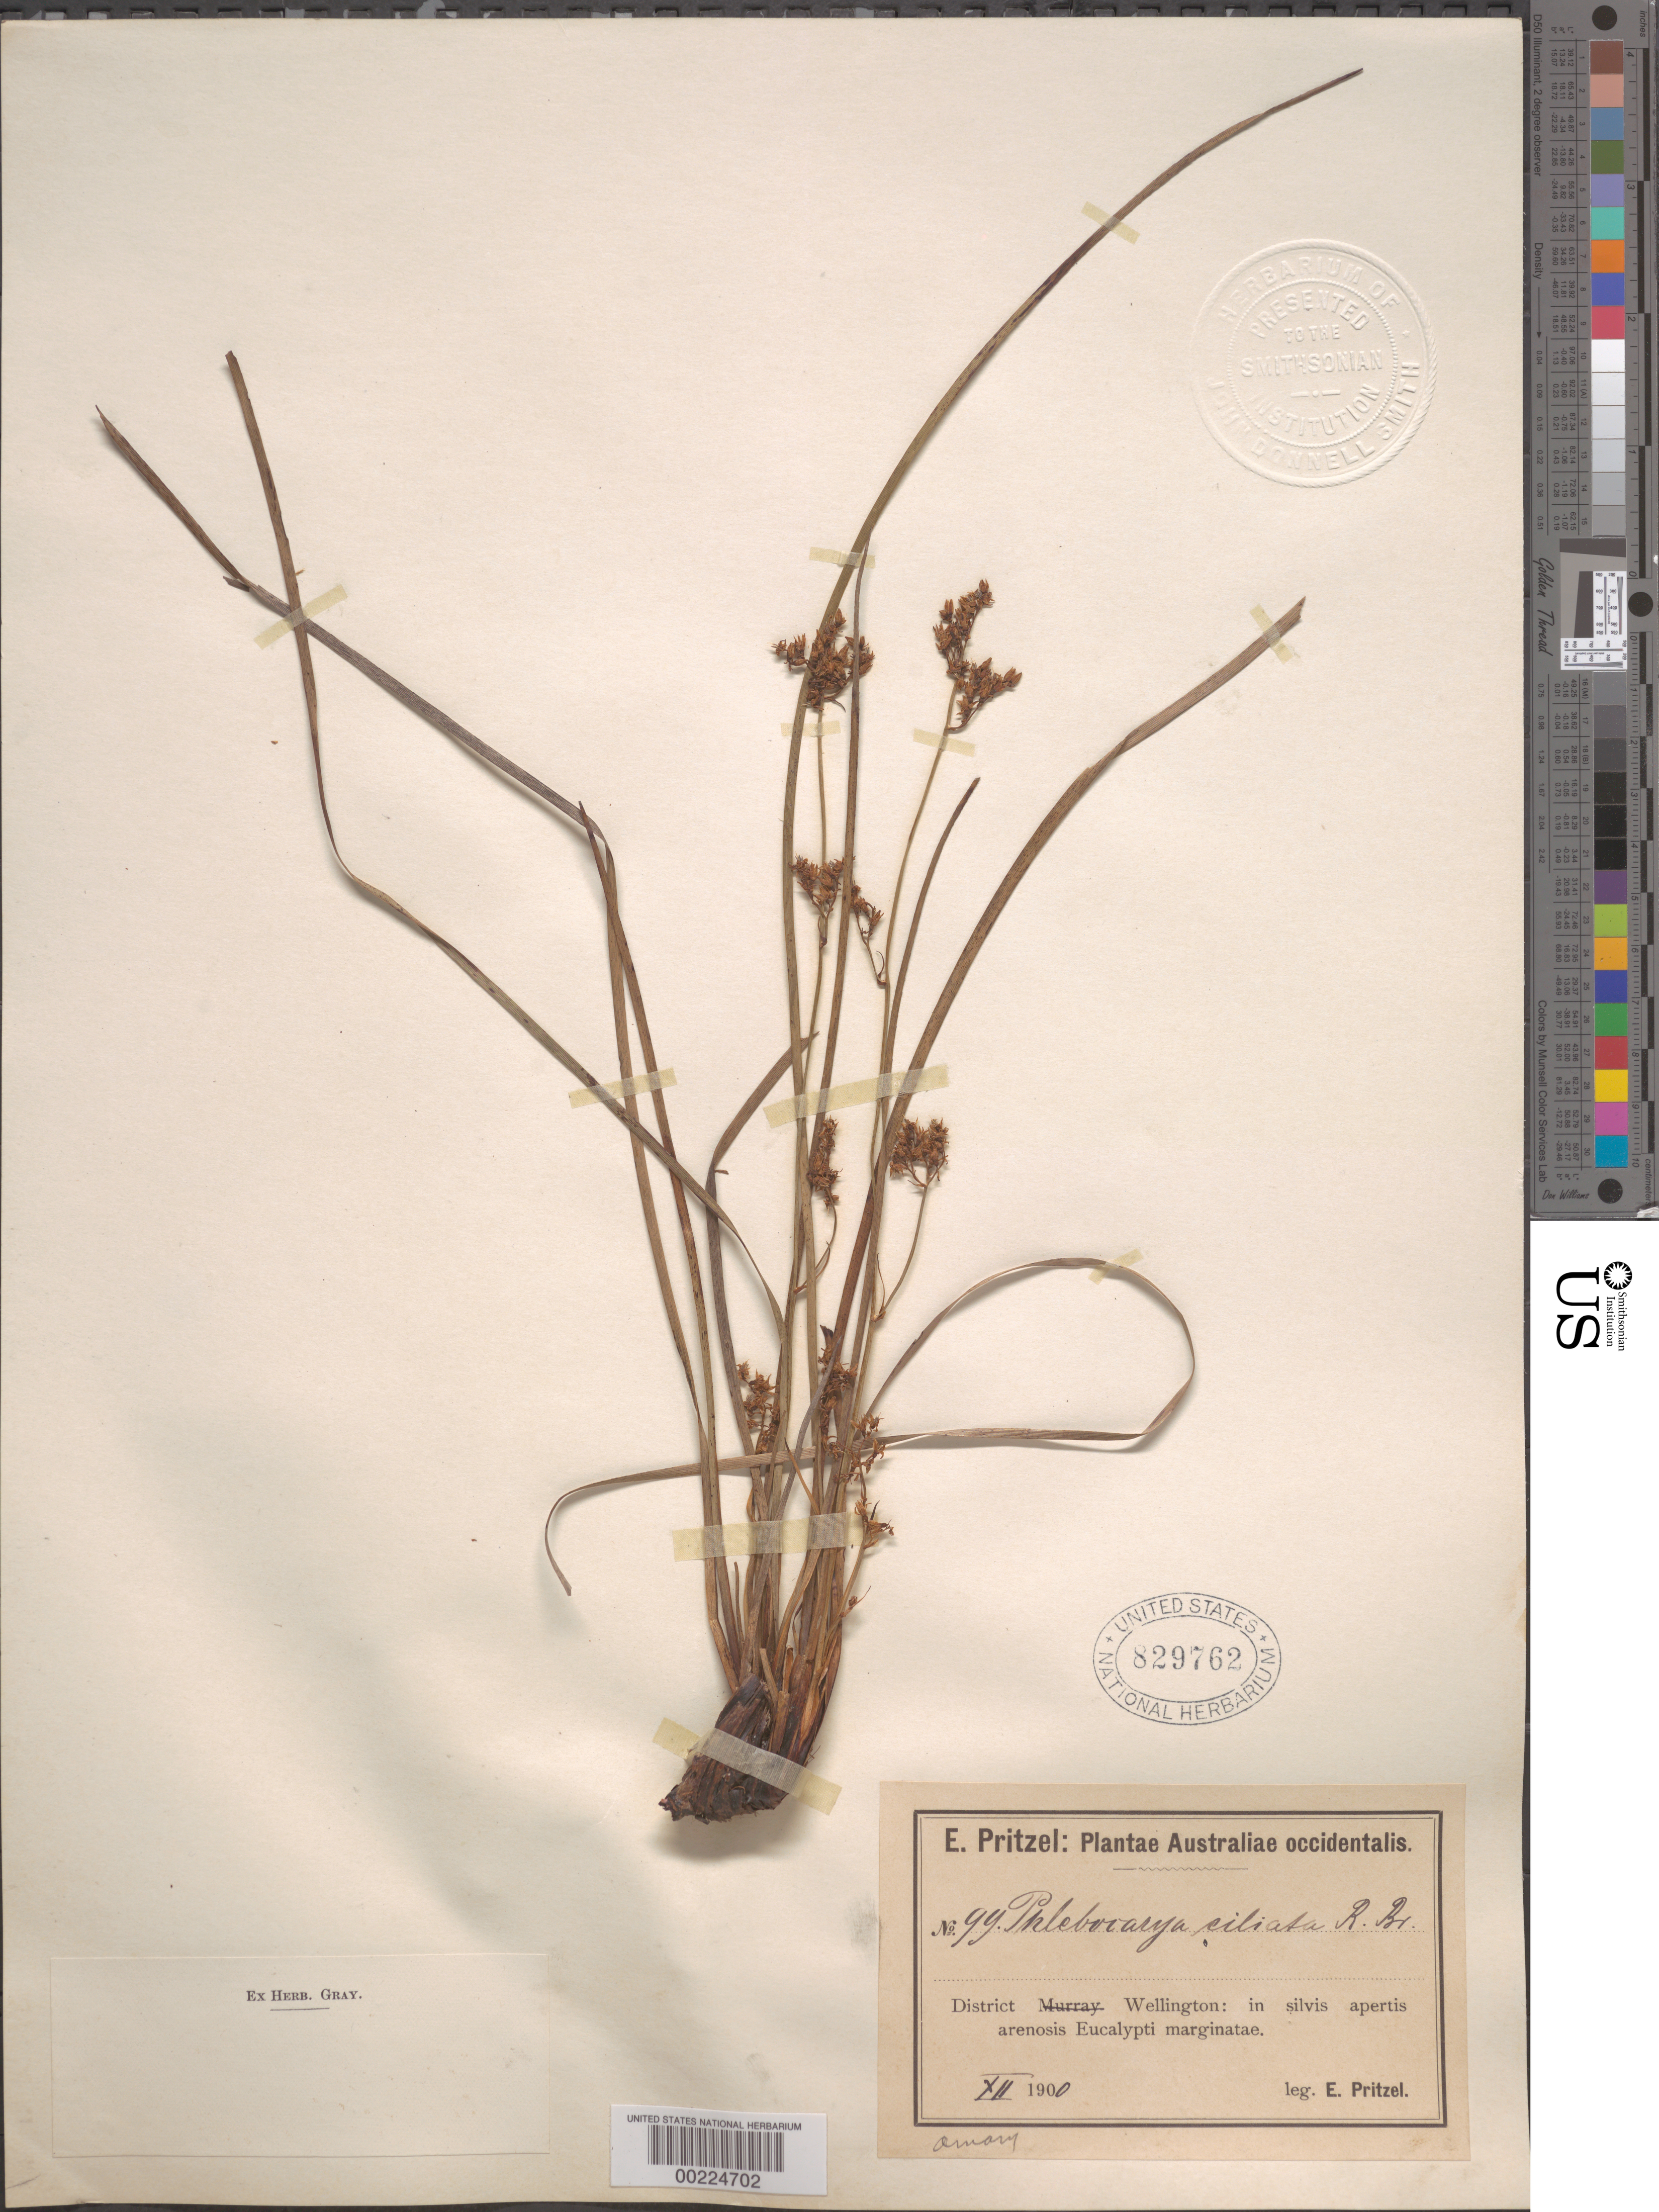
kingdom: Plantae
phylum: Tracheophyta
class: Liliopsida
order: Commelinales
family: Haemodoraceae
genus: Phlebocarya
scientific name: Phlebocarya ciliata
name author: R. Br.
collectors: E. G. Pritzel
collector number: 99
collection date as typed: Dec 1900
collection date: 1900-12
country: Australia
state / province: New South Wales / Victoria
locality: Wellington dist. (?)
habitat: Open woods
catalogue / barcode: US 829762